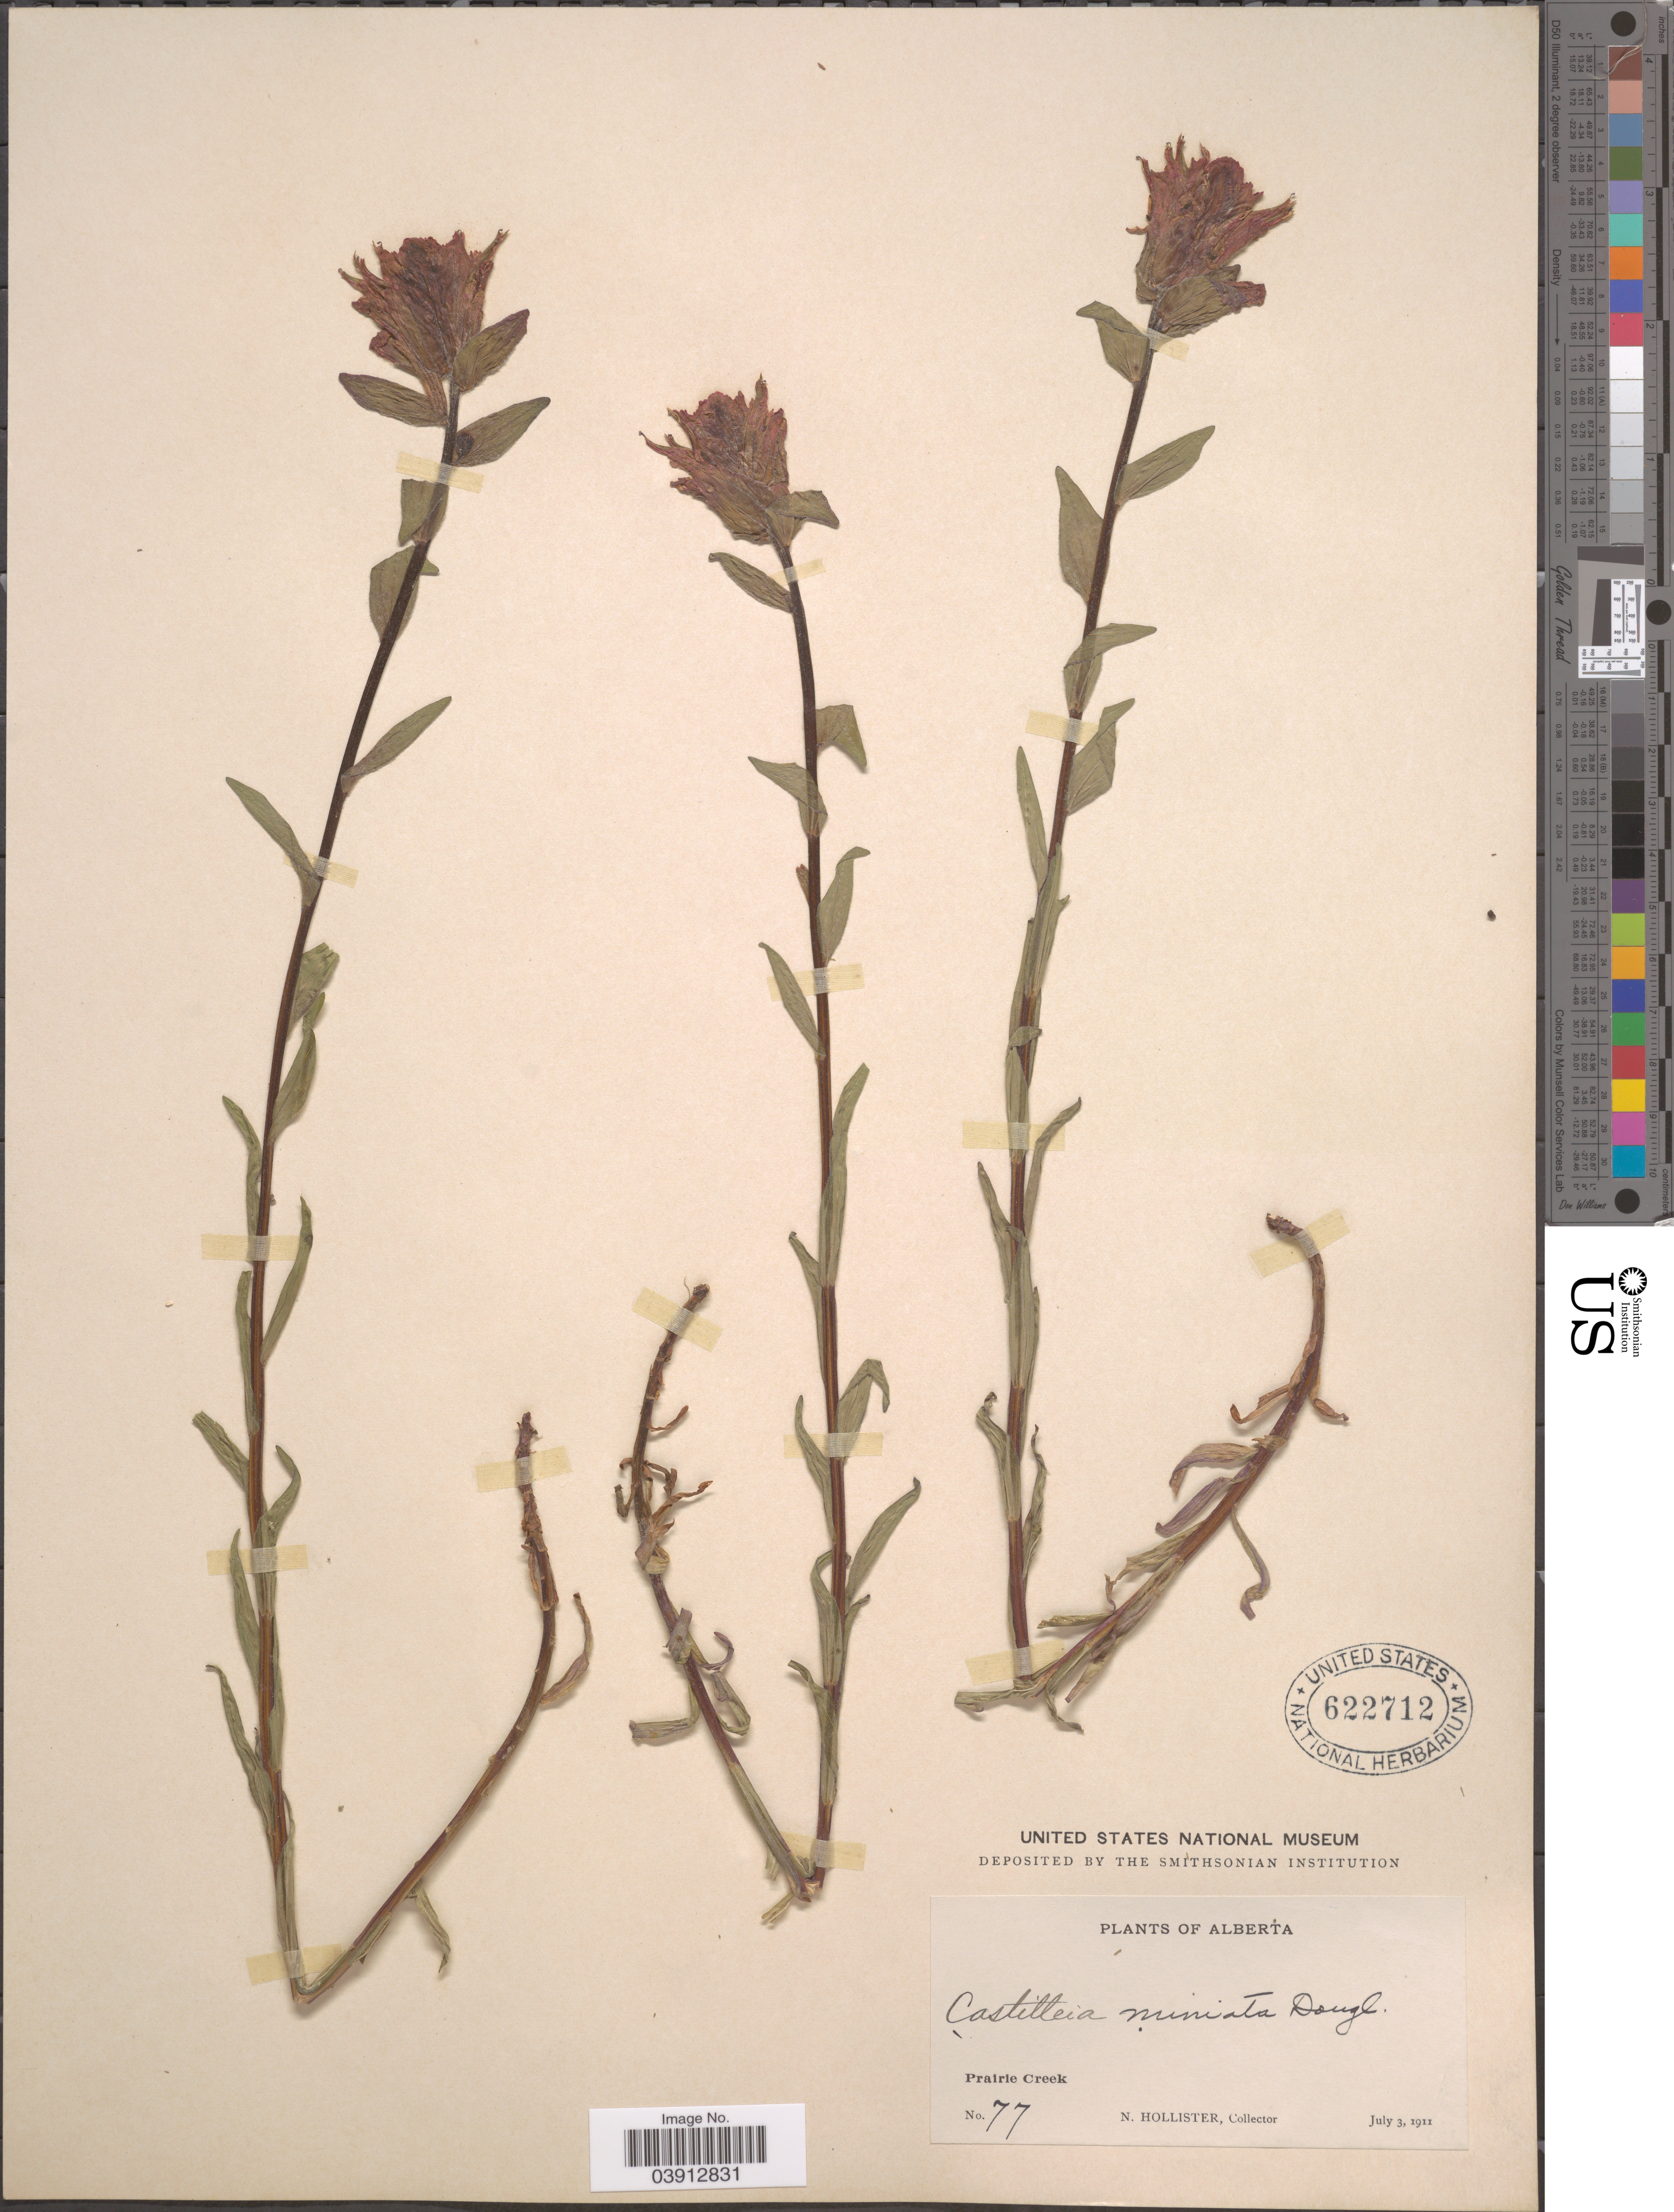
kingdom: Plantae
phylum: Tracheophyta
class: Magnoliopsida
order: Lamiales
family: Orobanchaceae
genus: Castilleja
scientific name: Castilleja miniata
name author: Douglas ex Hook.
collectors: N. Hollister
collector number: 77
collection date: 1911-07-03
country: Canada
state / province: Alberta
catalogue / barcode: US 622712